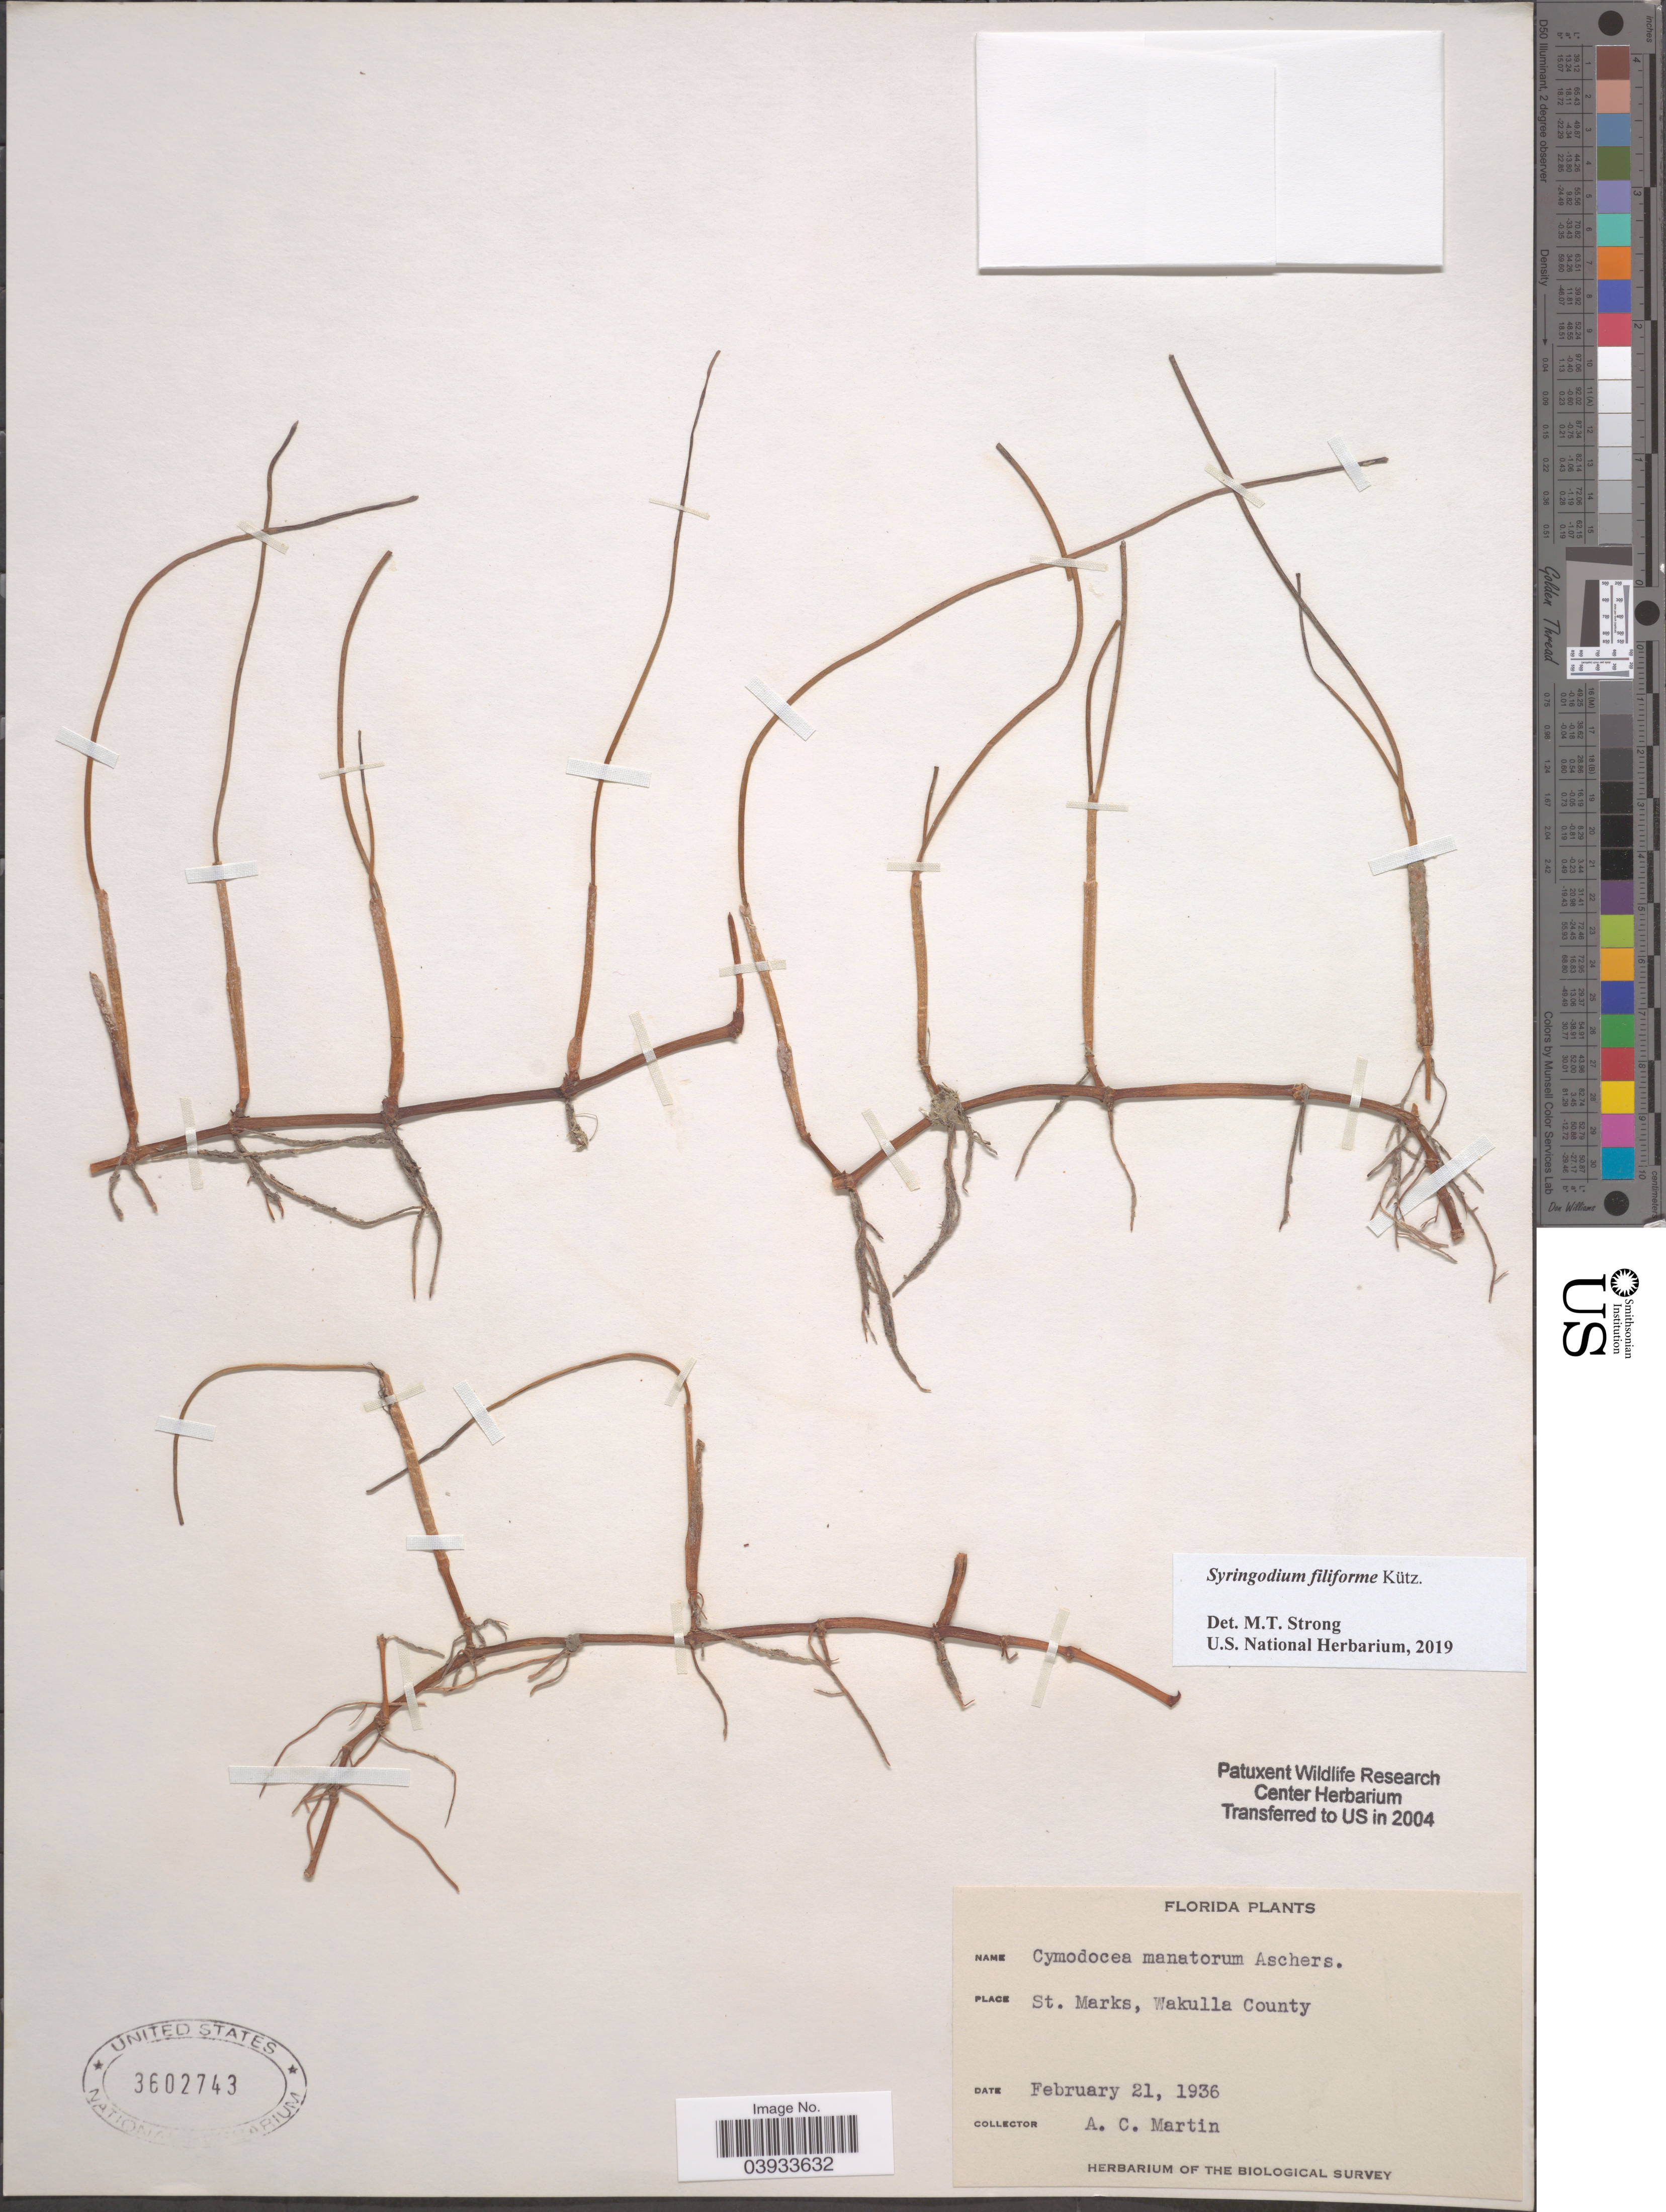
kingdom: Plantae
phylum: Tracheophyta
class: Liliopsida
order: Alismatales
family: Cymodoceaceae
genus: Syringodium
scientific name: Syringodium filiforme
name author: Kütz.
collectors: A. C. Martin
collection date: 1936-02-21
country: United States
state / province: Florida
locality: St. Marks, Wakulla County.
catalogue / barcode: US 3602743